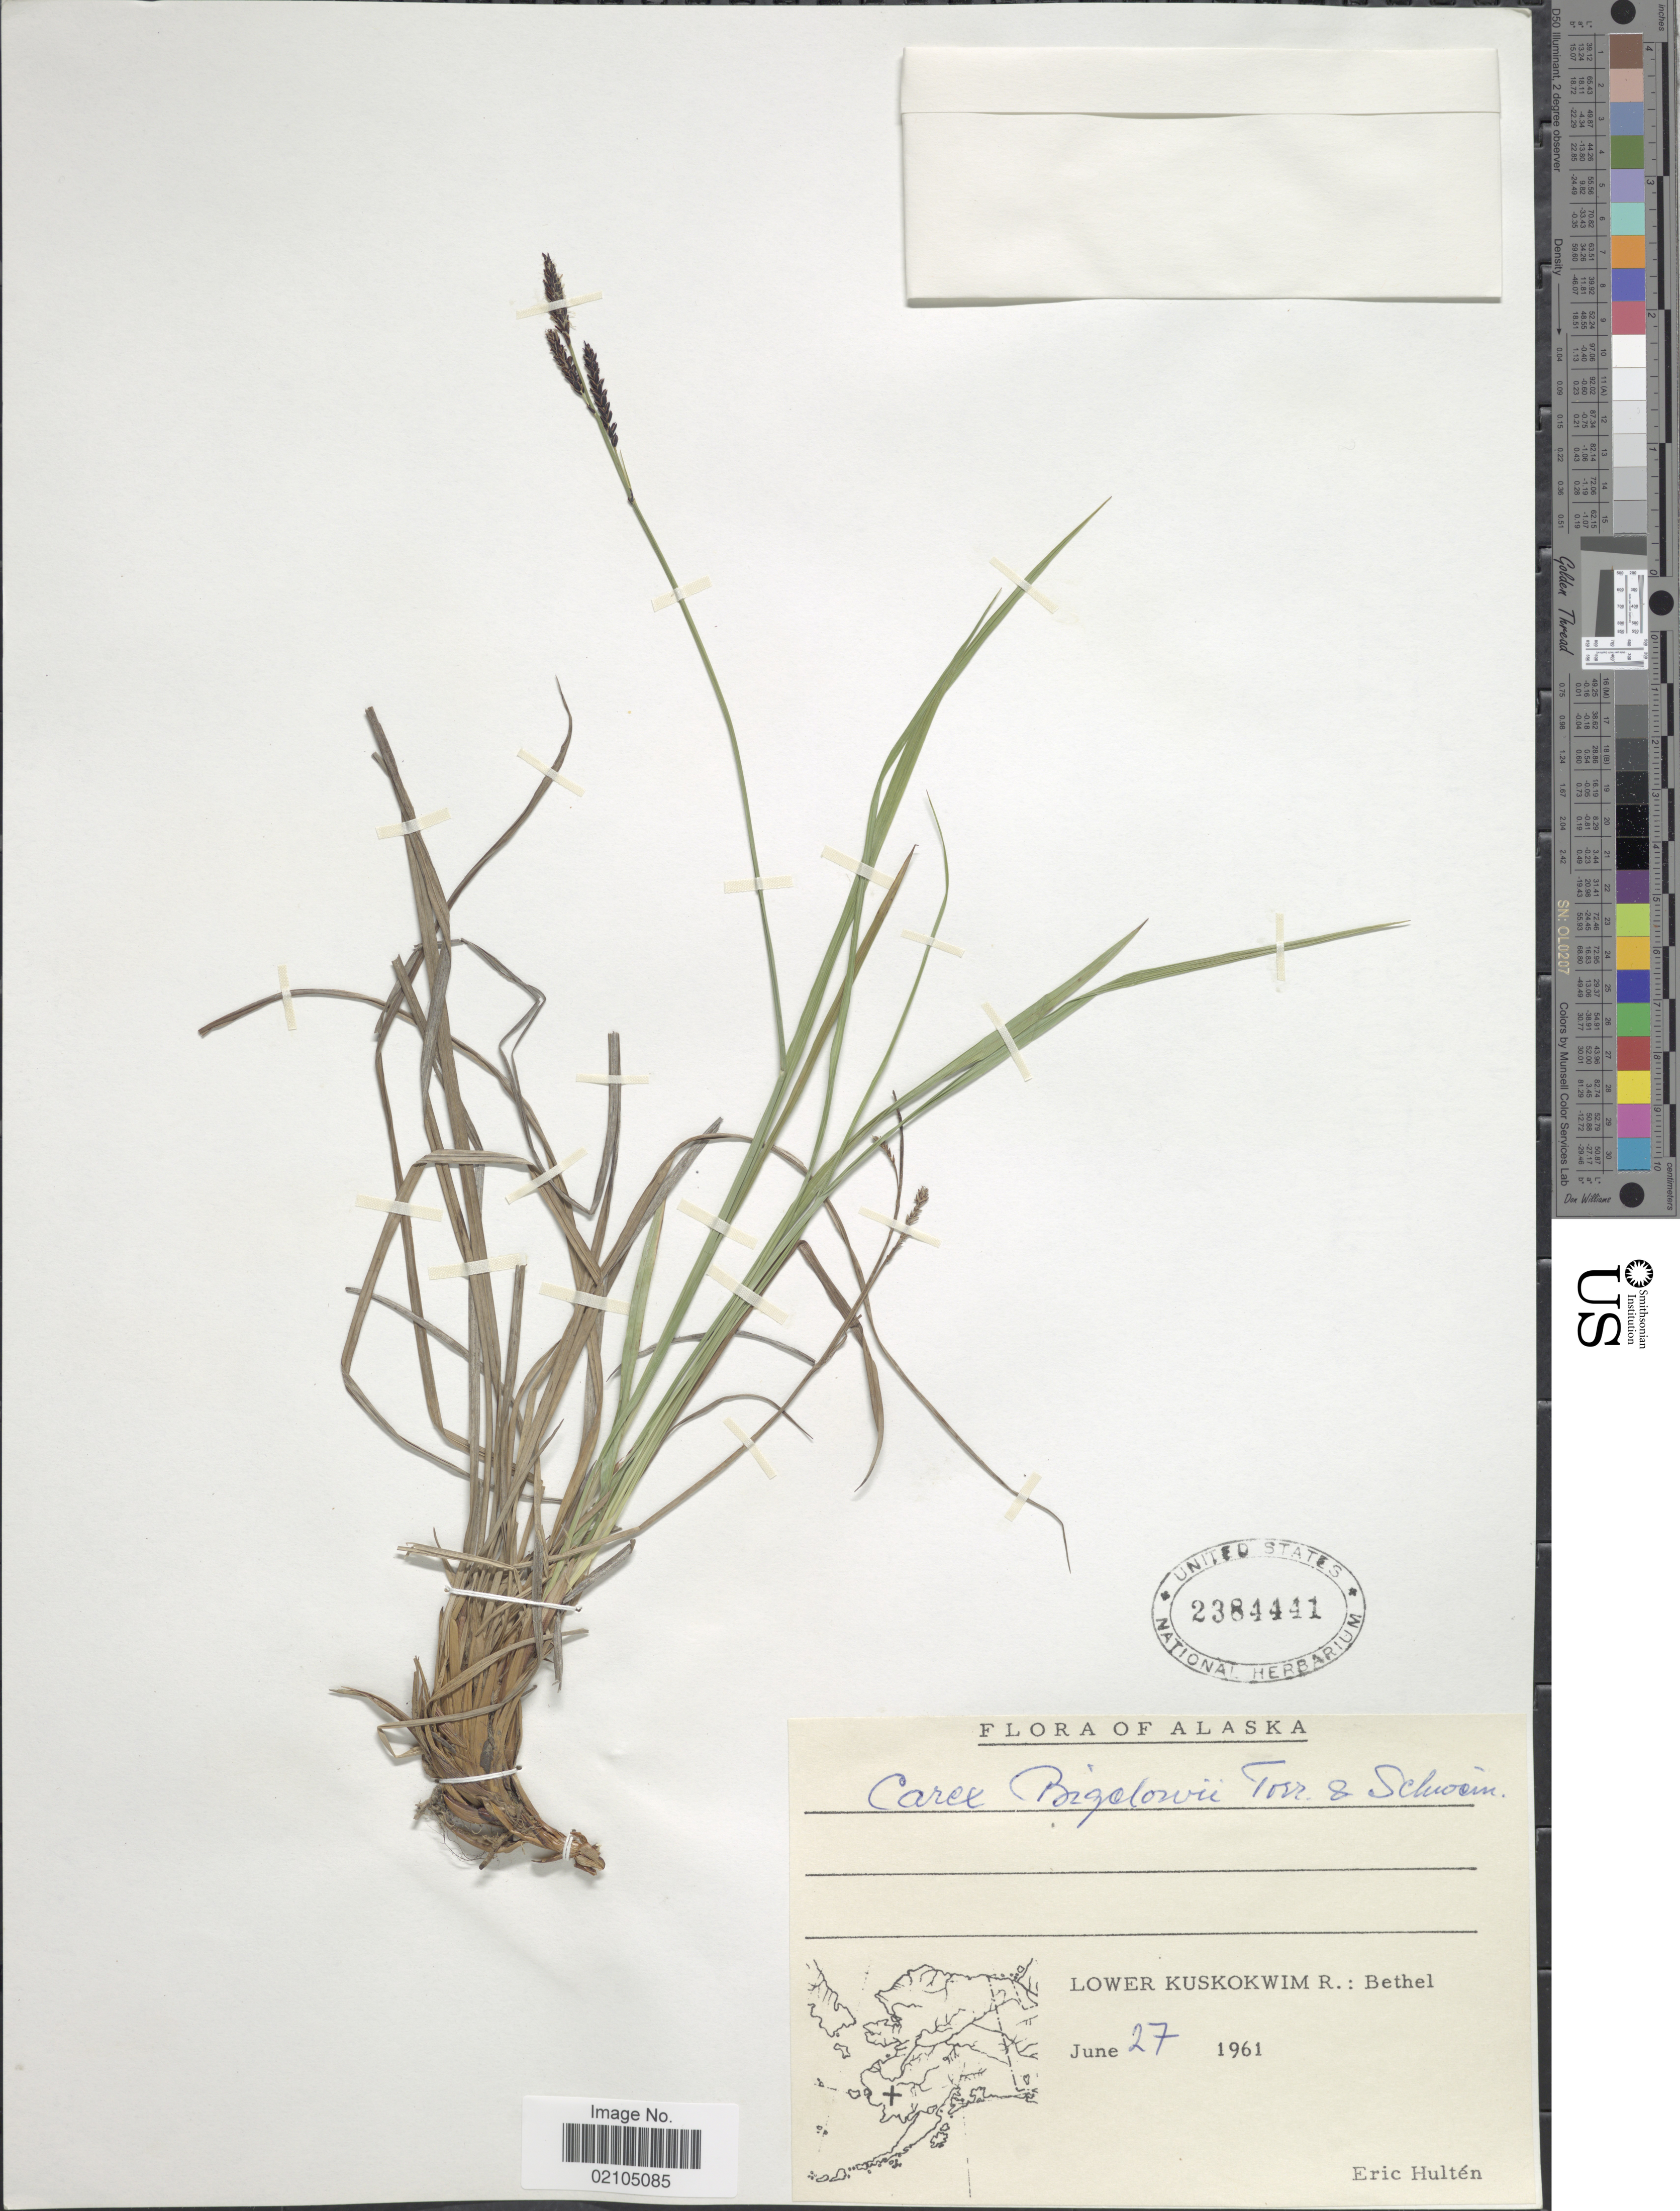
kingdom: Plantae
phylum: Tracheophyta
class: Liliopsida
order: Poales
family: Cyperaceae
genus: Carex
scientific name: Carex bigelowii subsp. lugens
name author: (Holm) T.V. Egorova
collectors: E. G. Hultén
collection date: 1961-06-27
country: United States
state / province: Alaska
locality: Lower Kuskokwim R.: Bethel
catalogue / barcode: US 2384441